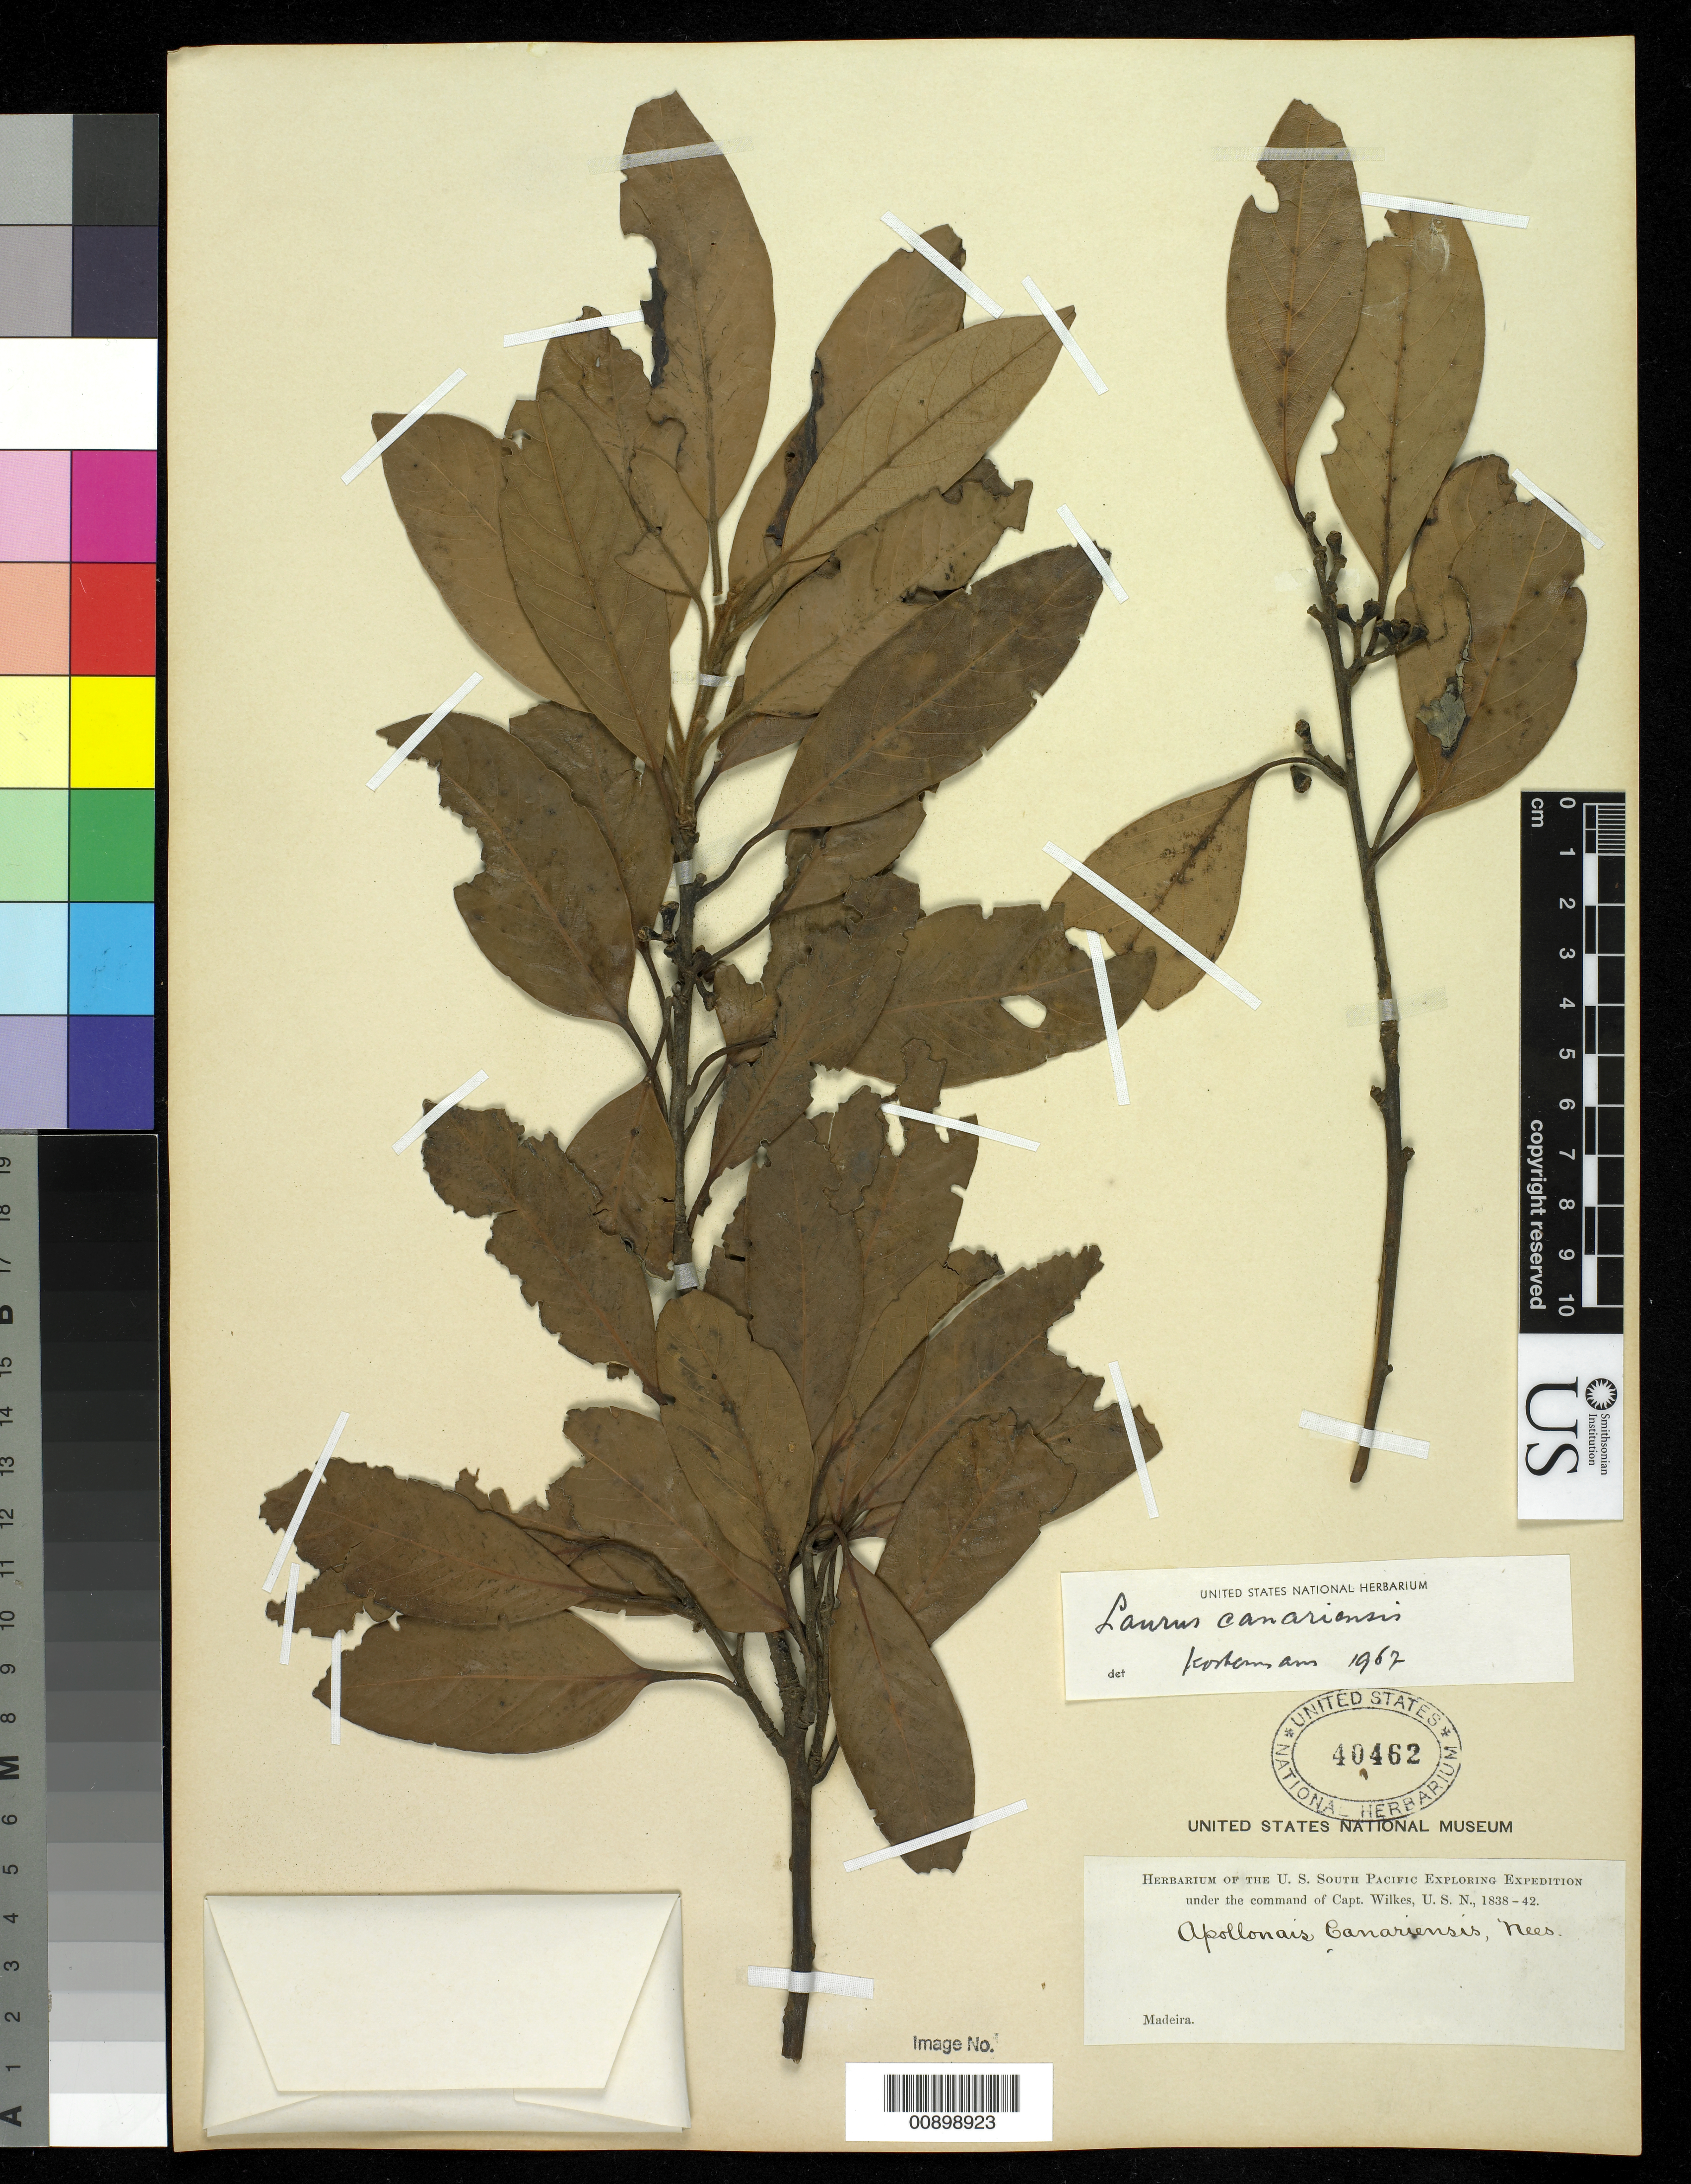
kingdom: Plantae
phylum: Tracheophyta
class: Magnoliopsida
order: Laurales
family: Lauraceae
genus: Laurus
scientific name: Laurus canariensis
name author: Willd.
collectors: Wilkes Explor. Exped.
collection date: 1838/1842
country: Portugal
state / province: Madeira (Aut. Reg.)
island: Madeira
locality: Funchal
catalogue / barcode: US 40462